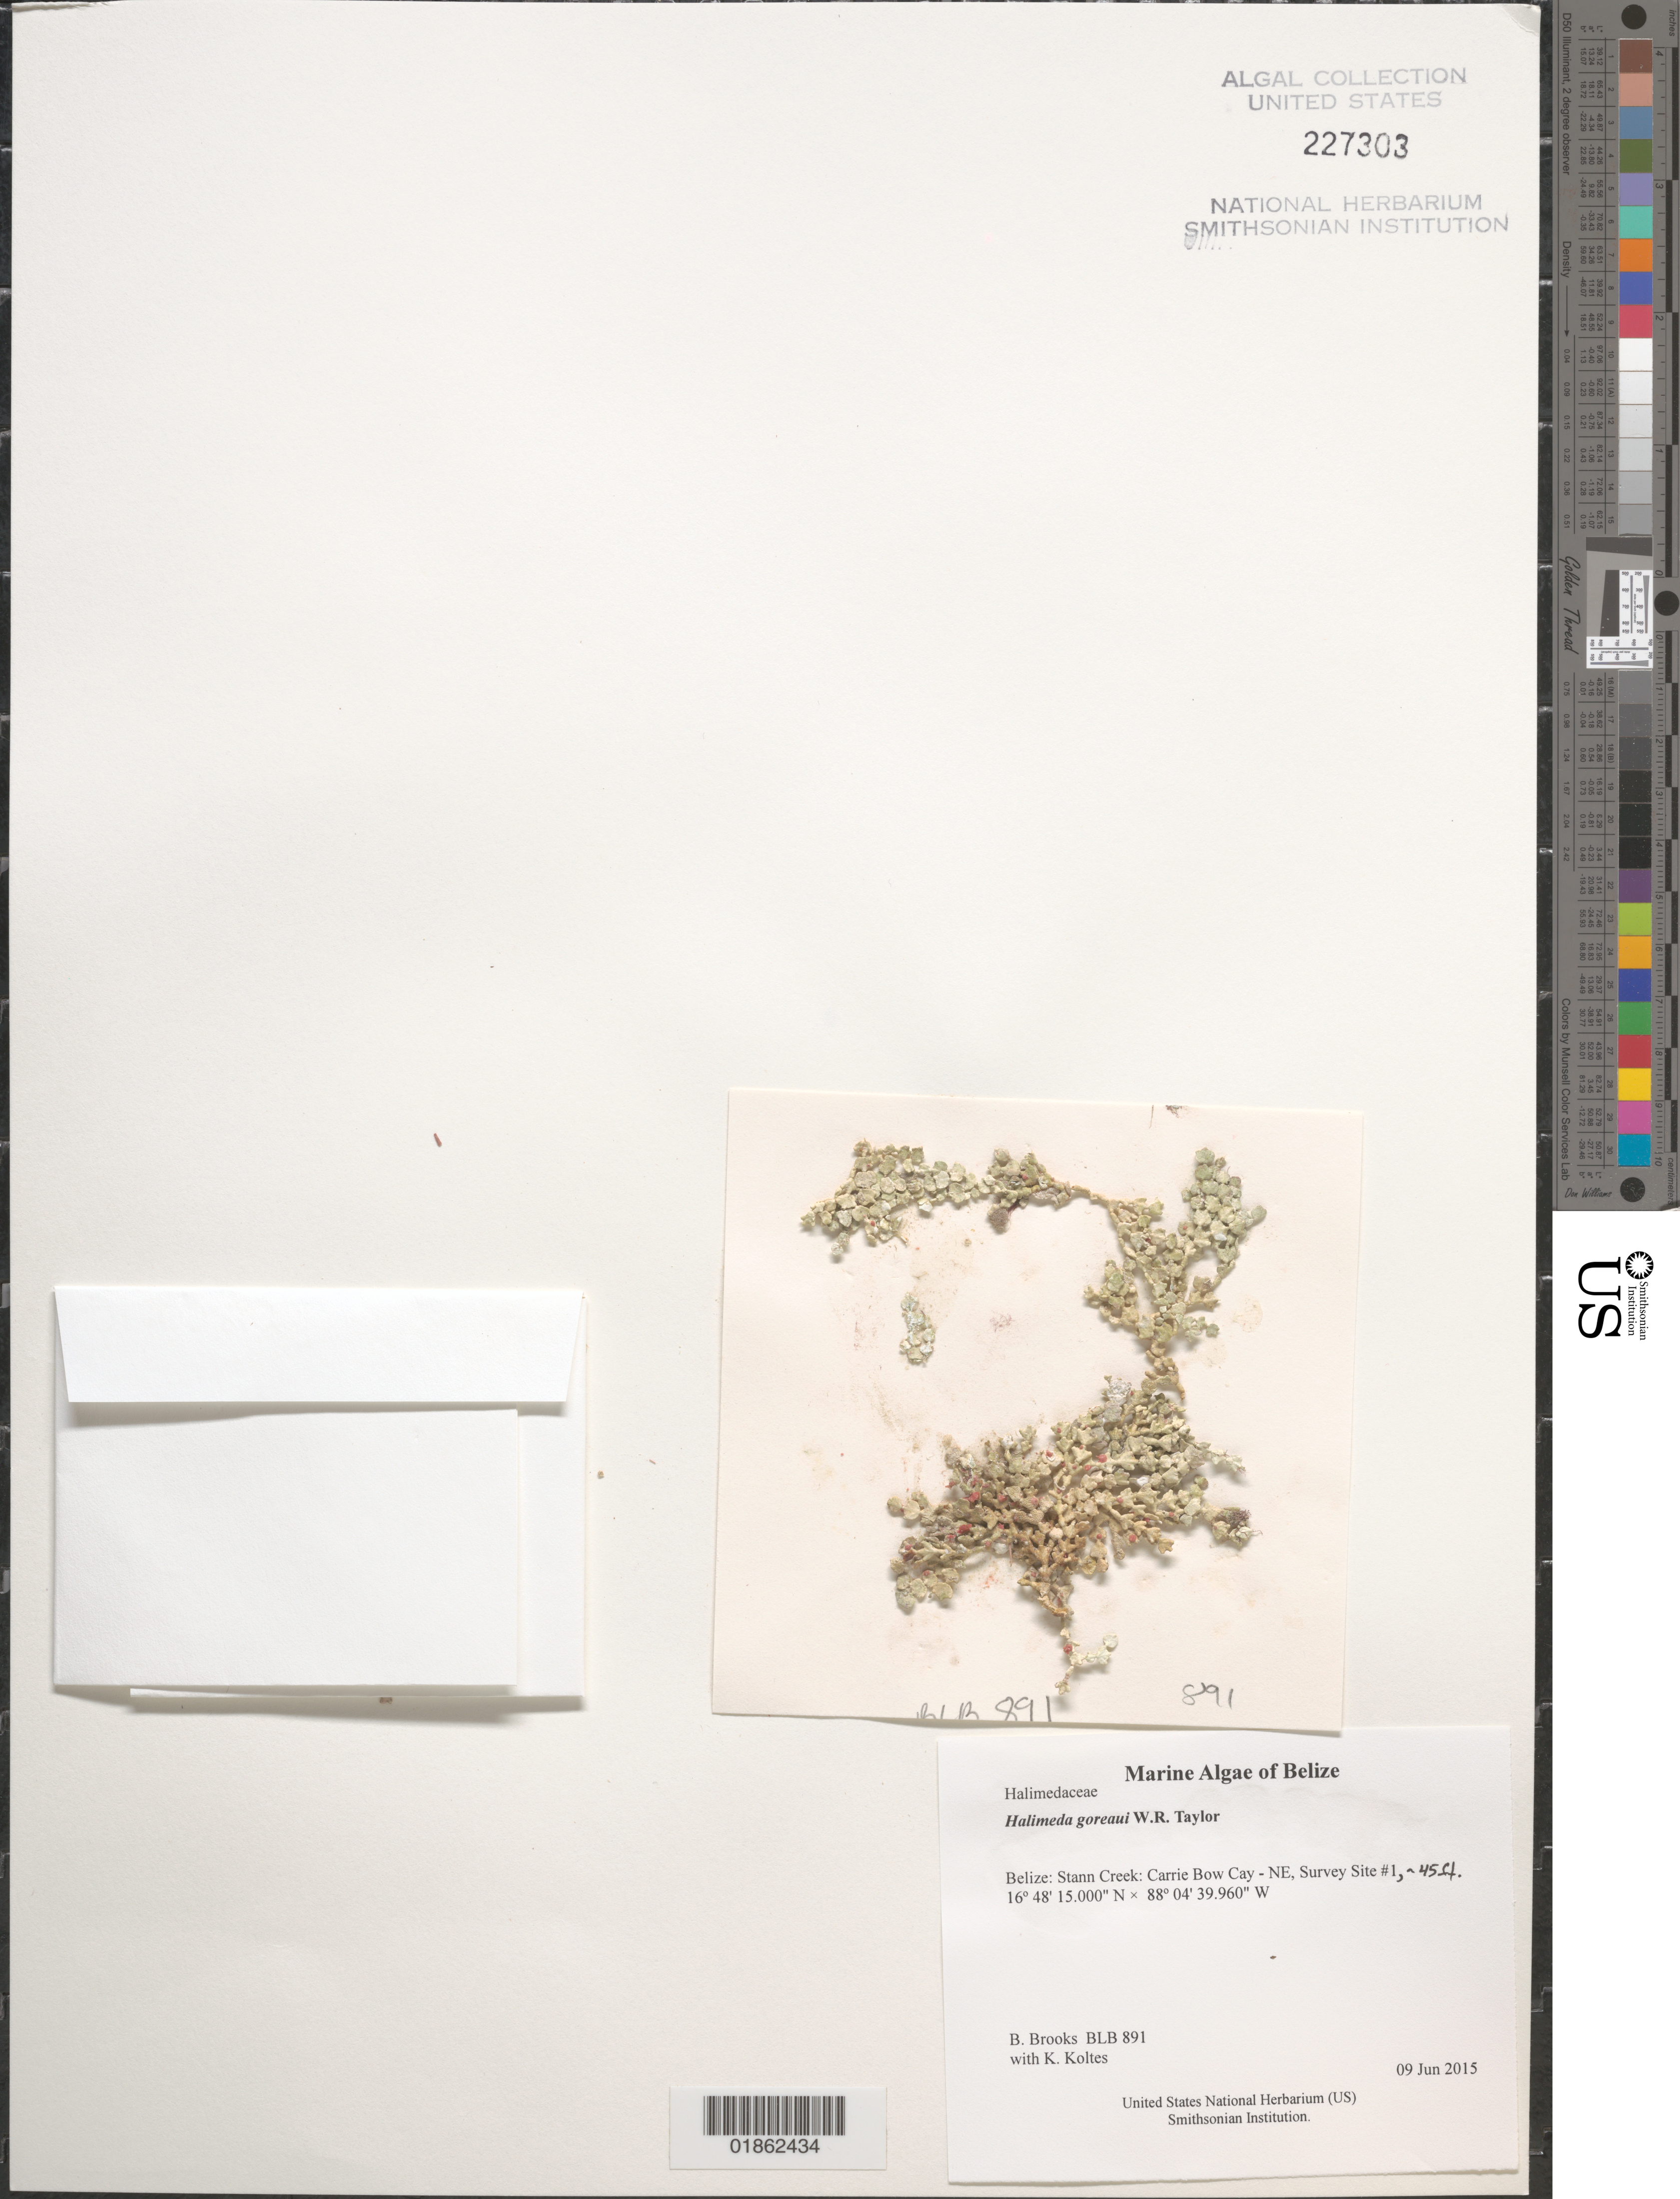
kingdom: Plantae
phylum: Chlorophyta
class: Ulvophyceae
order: Bryopsidales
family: Halimedaceae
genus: Halimeda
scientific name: Halimeda goreaui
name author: W.R. Taylor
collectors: B. Brooks & K. Koltes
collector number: BLB 891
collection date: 2015-06-09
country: Belize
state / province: Stann Creek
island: Carrie Bow Cay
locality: Carrie Bow Cay - NE, Survey Site #1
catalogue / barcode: US 227303